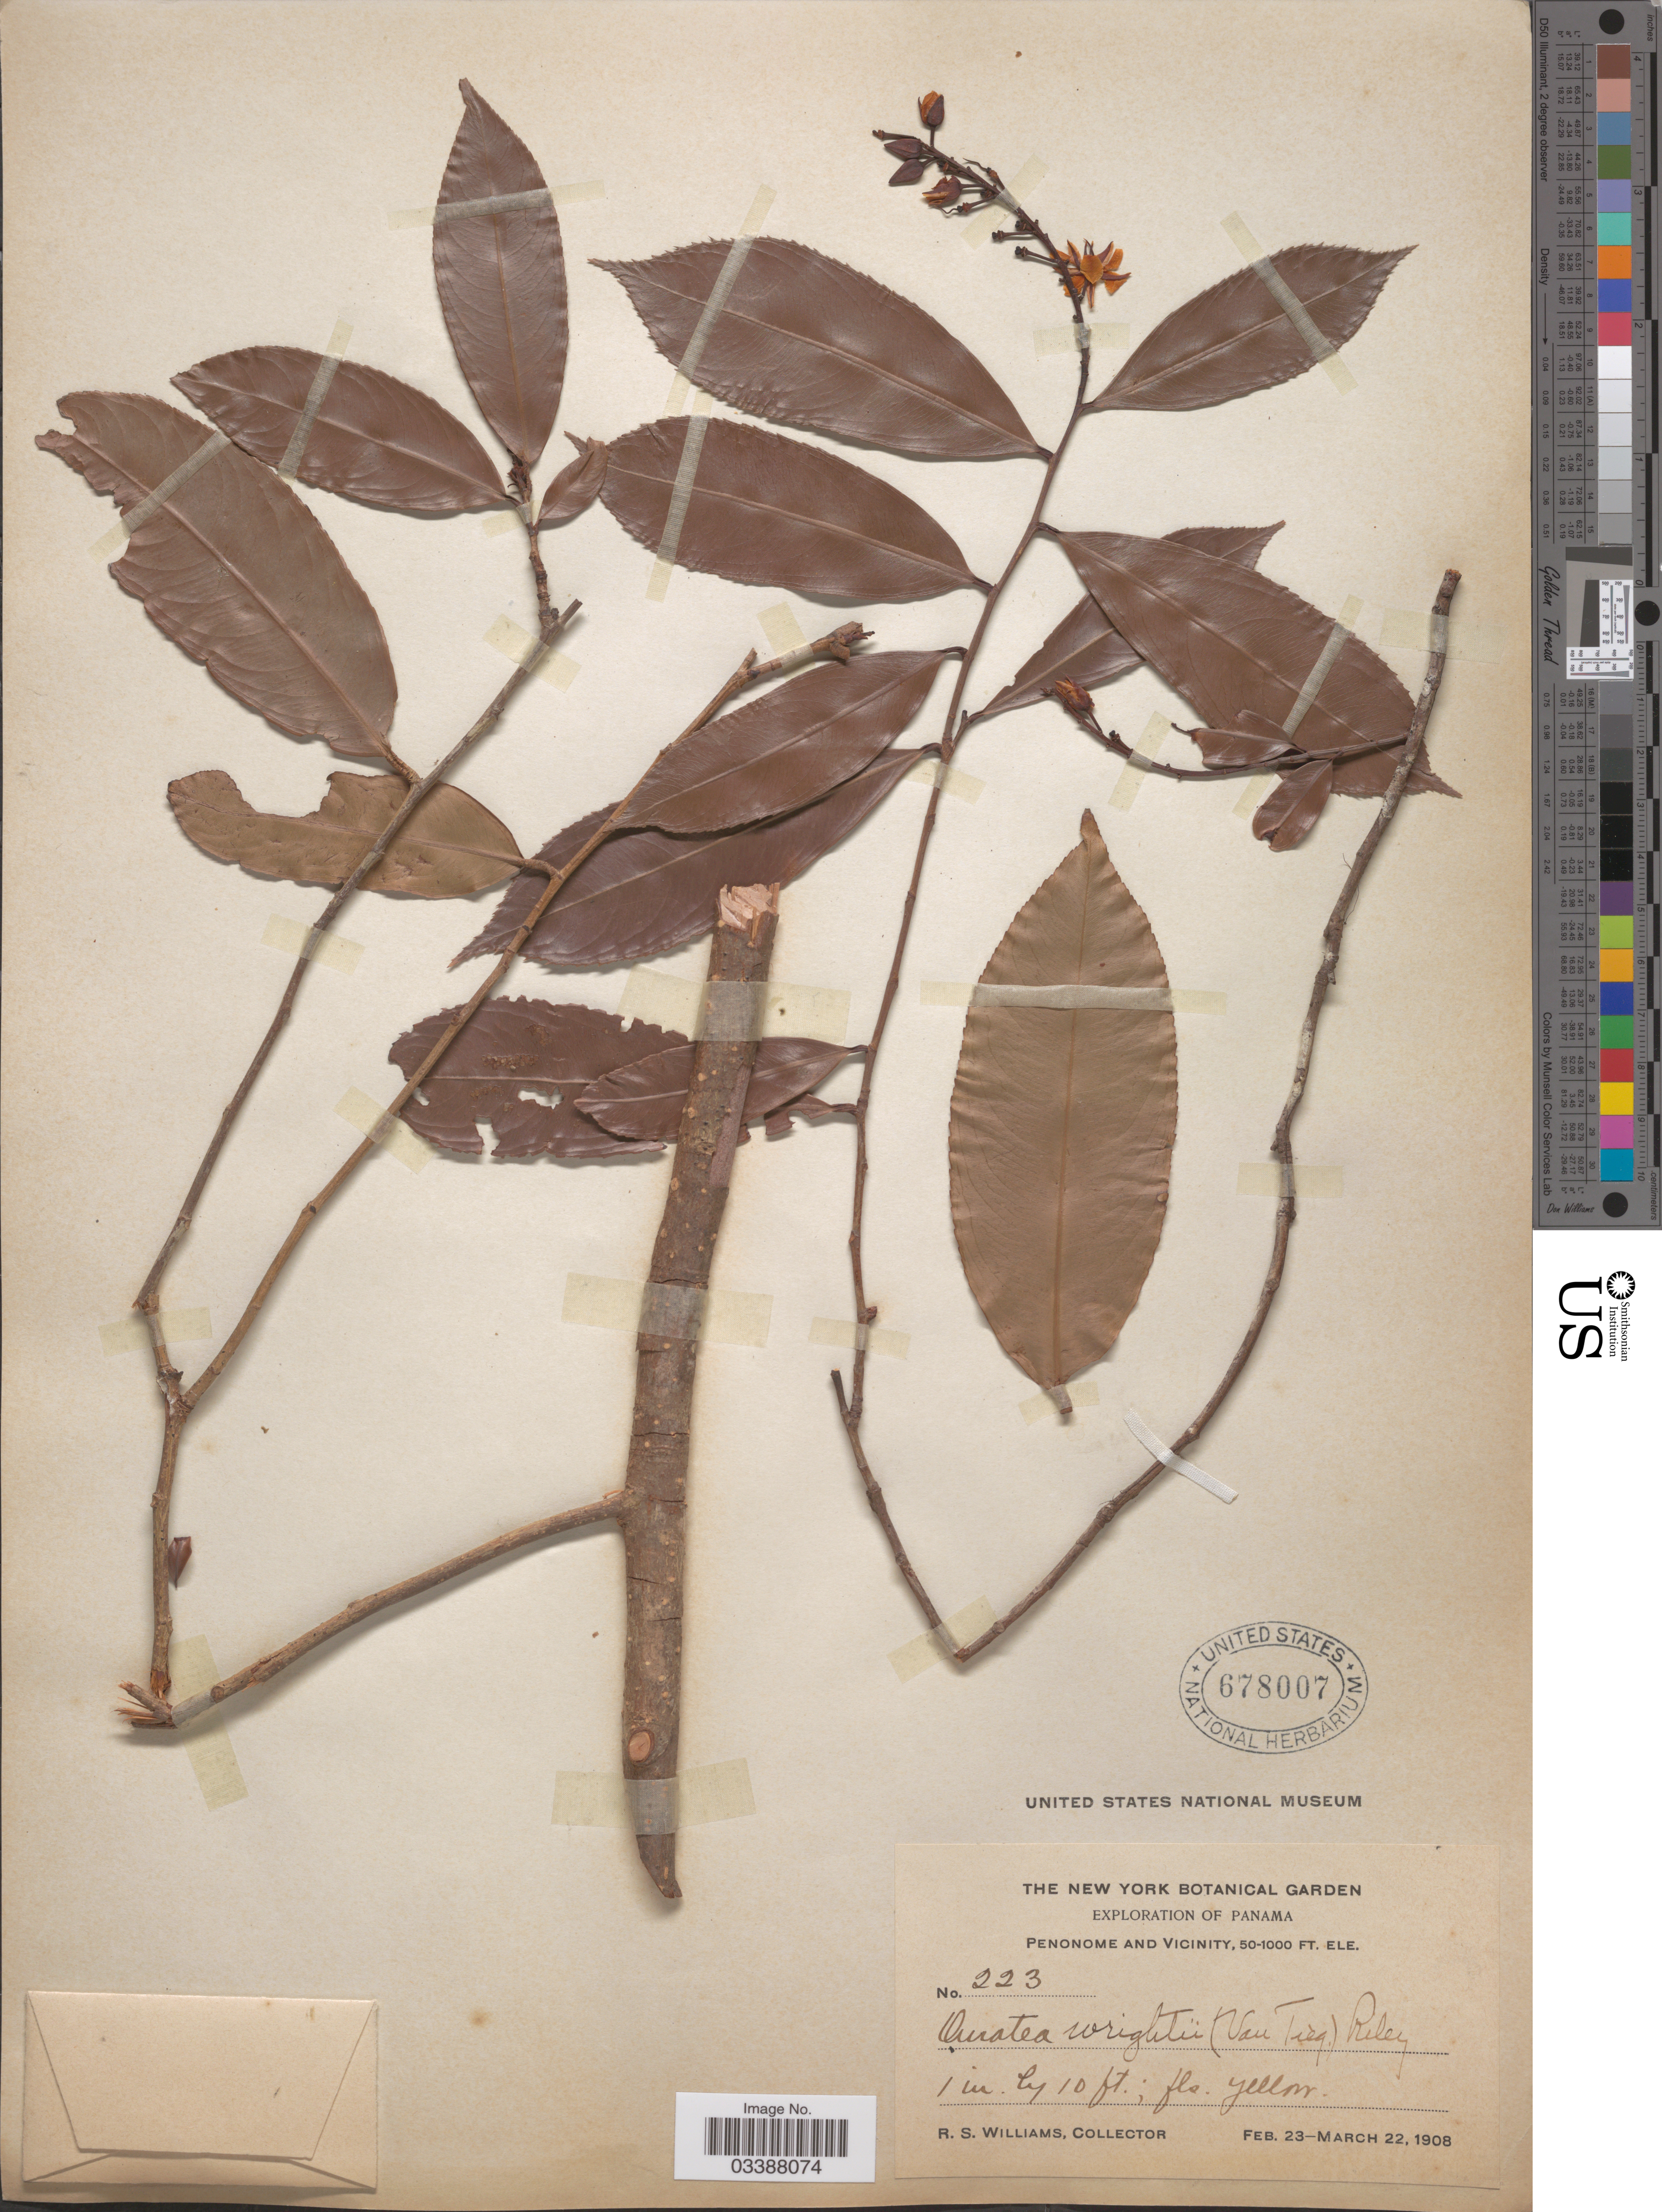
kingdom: Plantae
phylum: Tracheophyta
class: Magnoliopsida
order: Malpighiales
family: Ochnaceae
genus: Ouratea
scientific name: Ouratea lucens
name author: (Kunth) Engl.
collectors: R. S. Williams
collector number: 223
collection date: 1908-02-23/1908-03-22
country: Panama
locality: Penonome and Vicinity.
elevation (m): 15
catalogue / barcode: US 678007